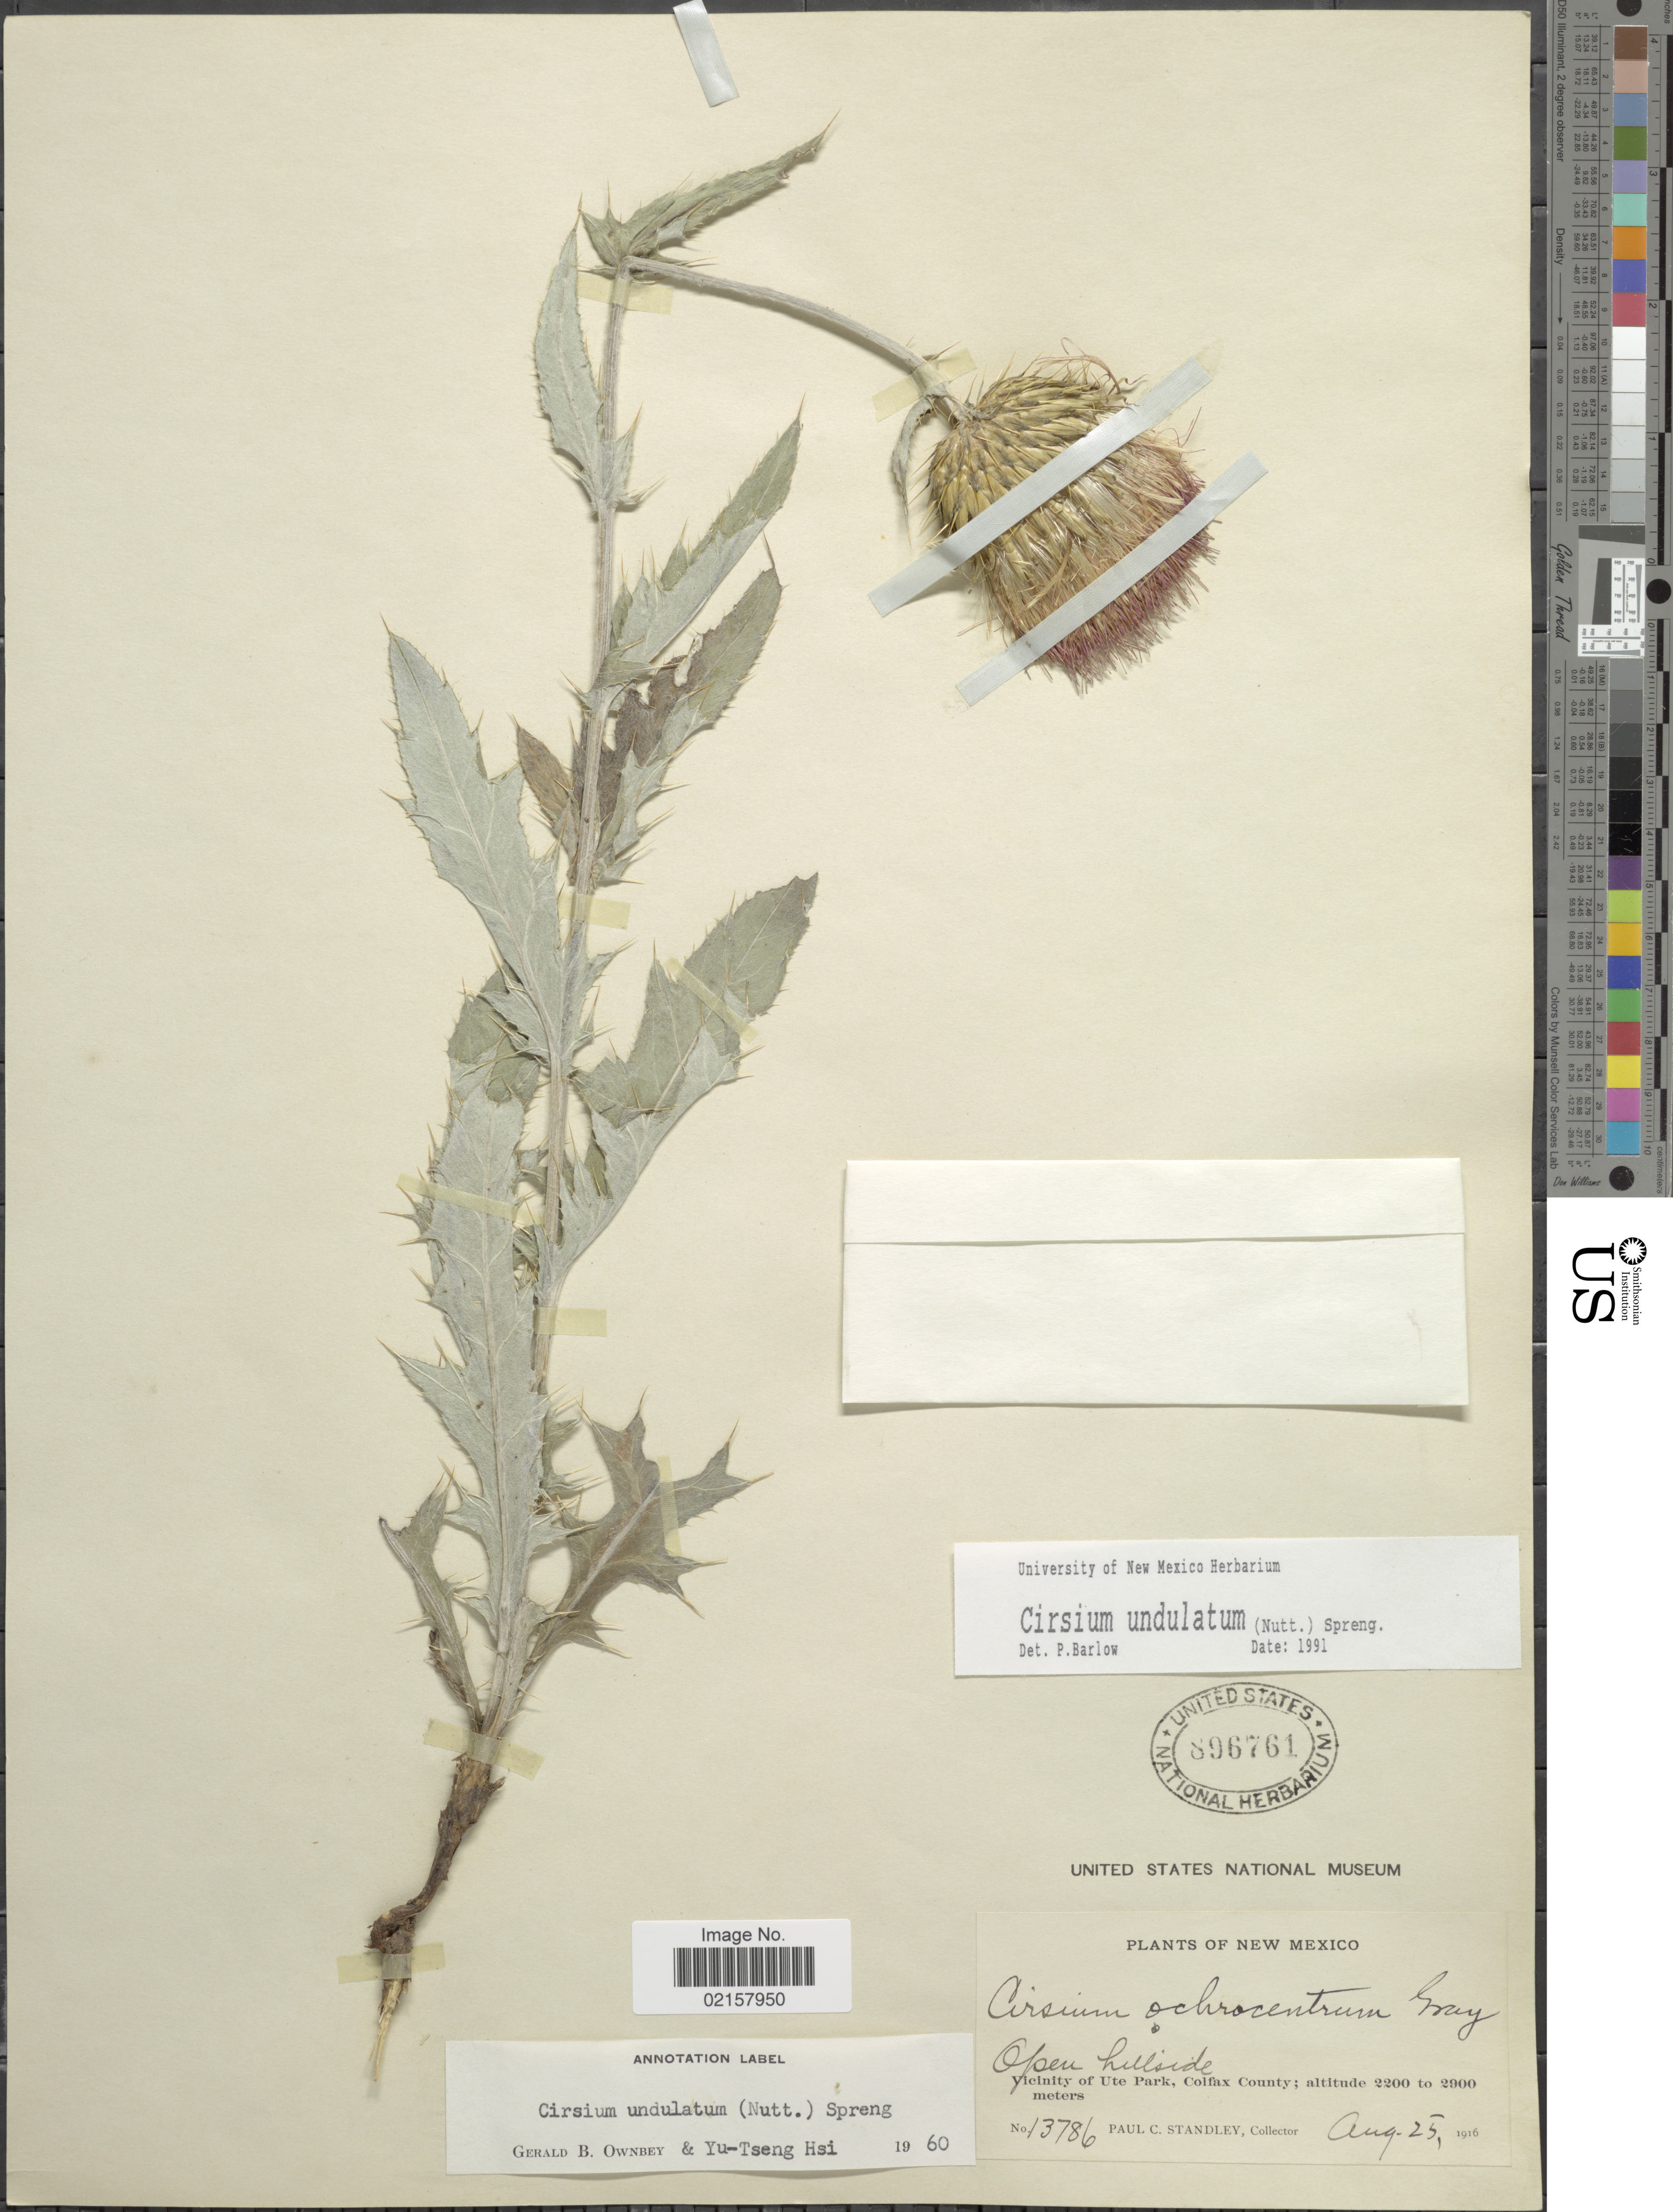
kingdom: Plantae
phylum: Tracheophyta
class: Magnoliopsida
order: Asterales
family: Asteraceae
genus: Cirsium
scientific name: Cirsium undulatum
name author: (Nutt.) Spreng.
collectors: P. C. Standley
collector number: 13786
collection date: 1916-08-25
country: United States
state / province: New Mexico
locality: Open hillside, vicinity of Ute Park, Colfax County.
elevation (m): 2200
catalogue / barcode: US 896761